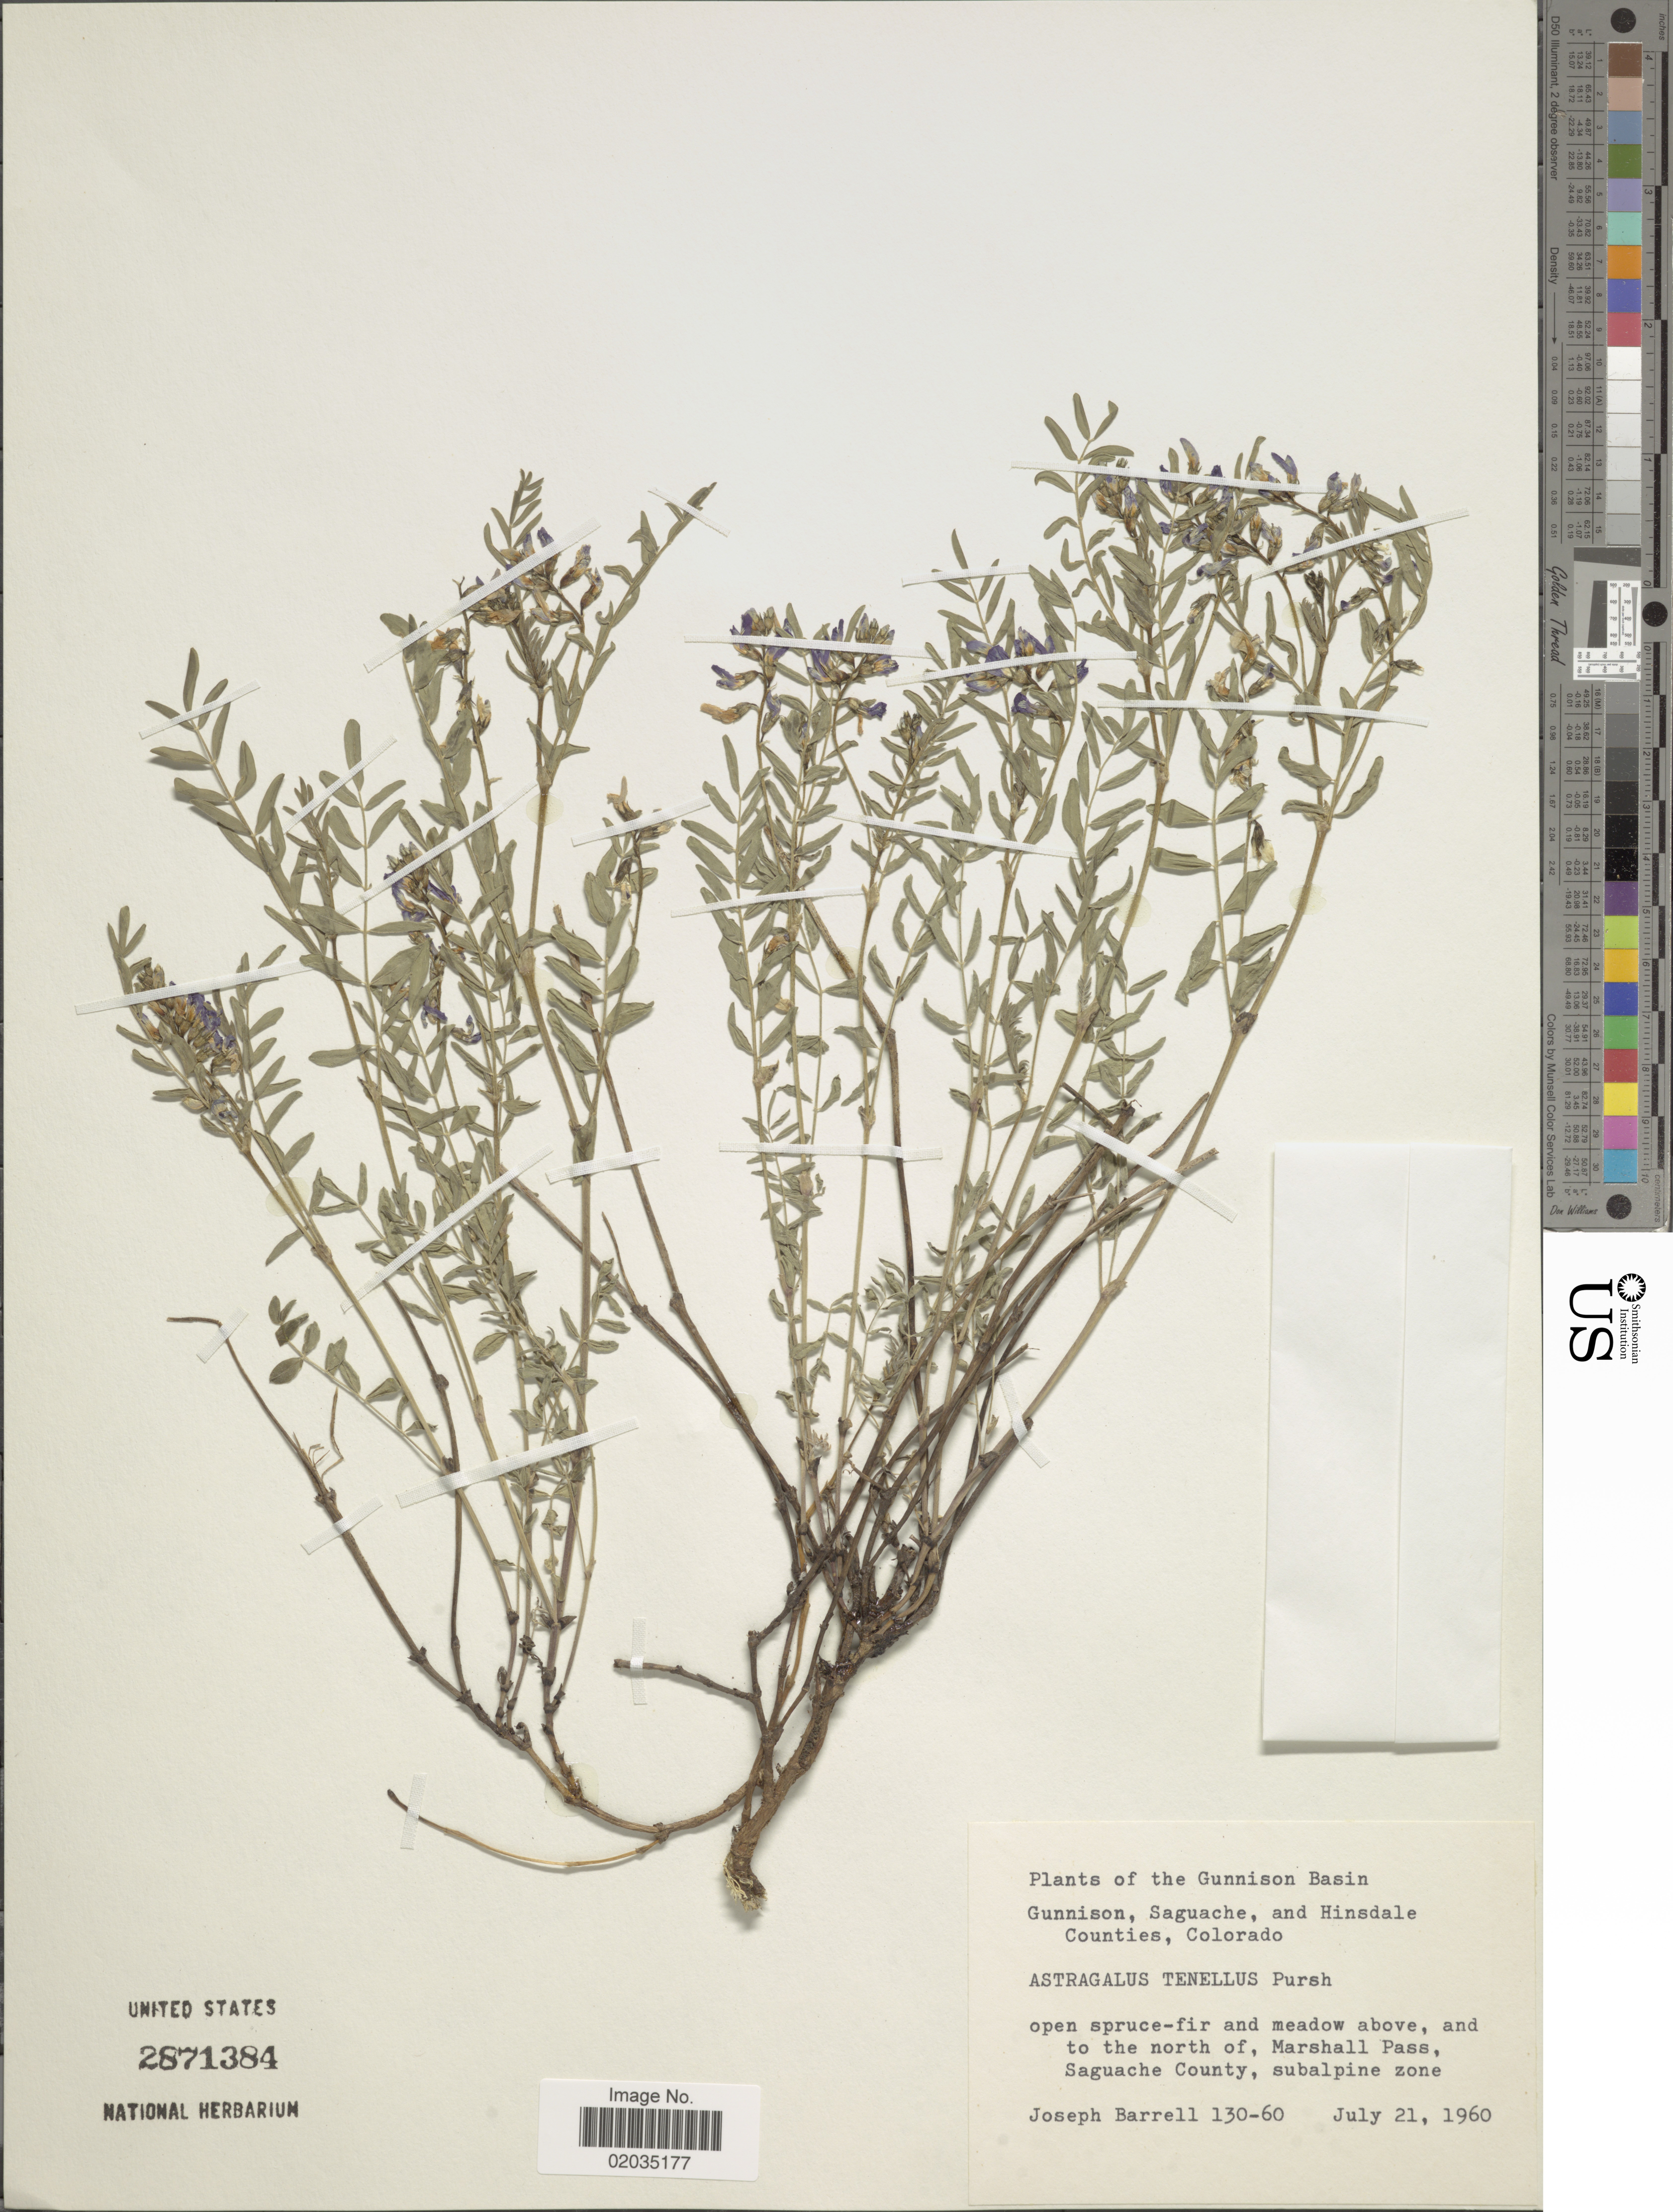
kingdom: Plantae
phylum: Tracheophyta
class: Magnoliopsida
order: Fabales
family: Fabaceae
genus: Astragalus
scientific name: Astragalus tenellus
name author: Pursh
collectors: J. Barrell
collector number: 130-60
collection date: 1960-07-21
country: United States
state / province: Colorado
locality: The Gunnison Basin Gunnison, Saguache, and Hinsdale Counties, open spruce-fir and to the north of, Marshall Pass, Saguache County, subalpine zone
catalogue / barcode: US 2871384